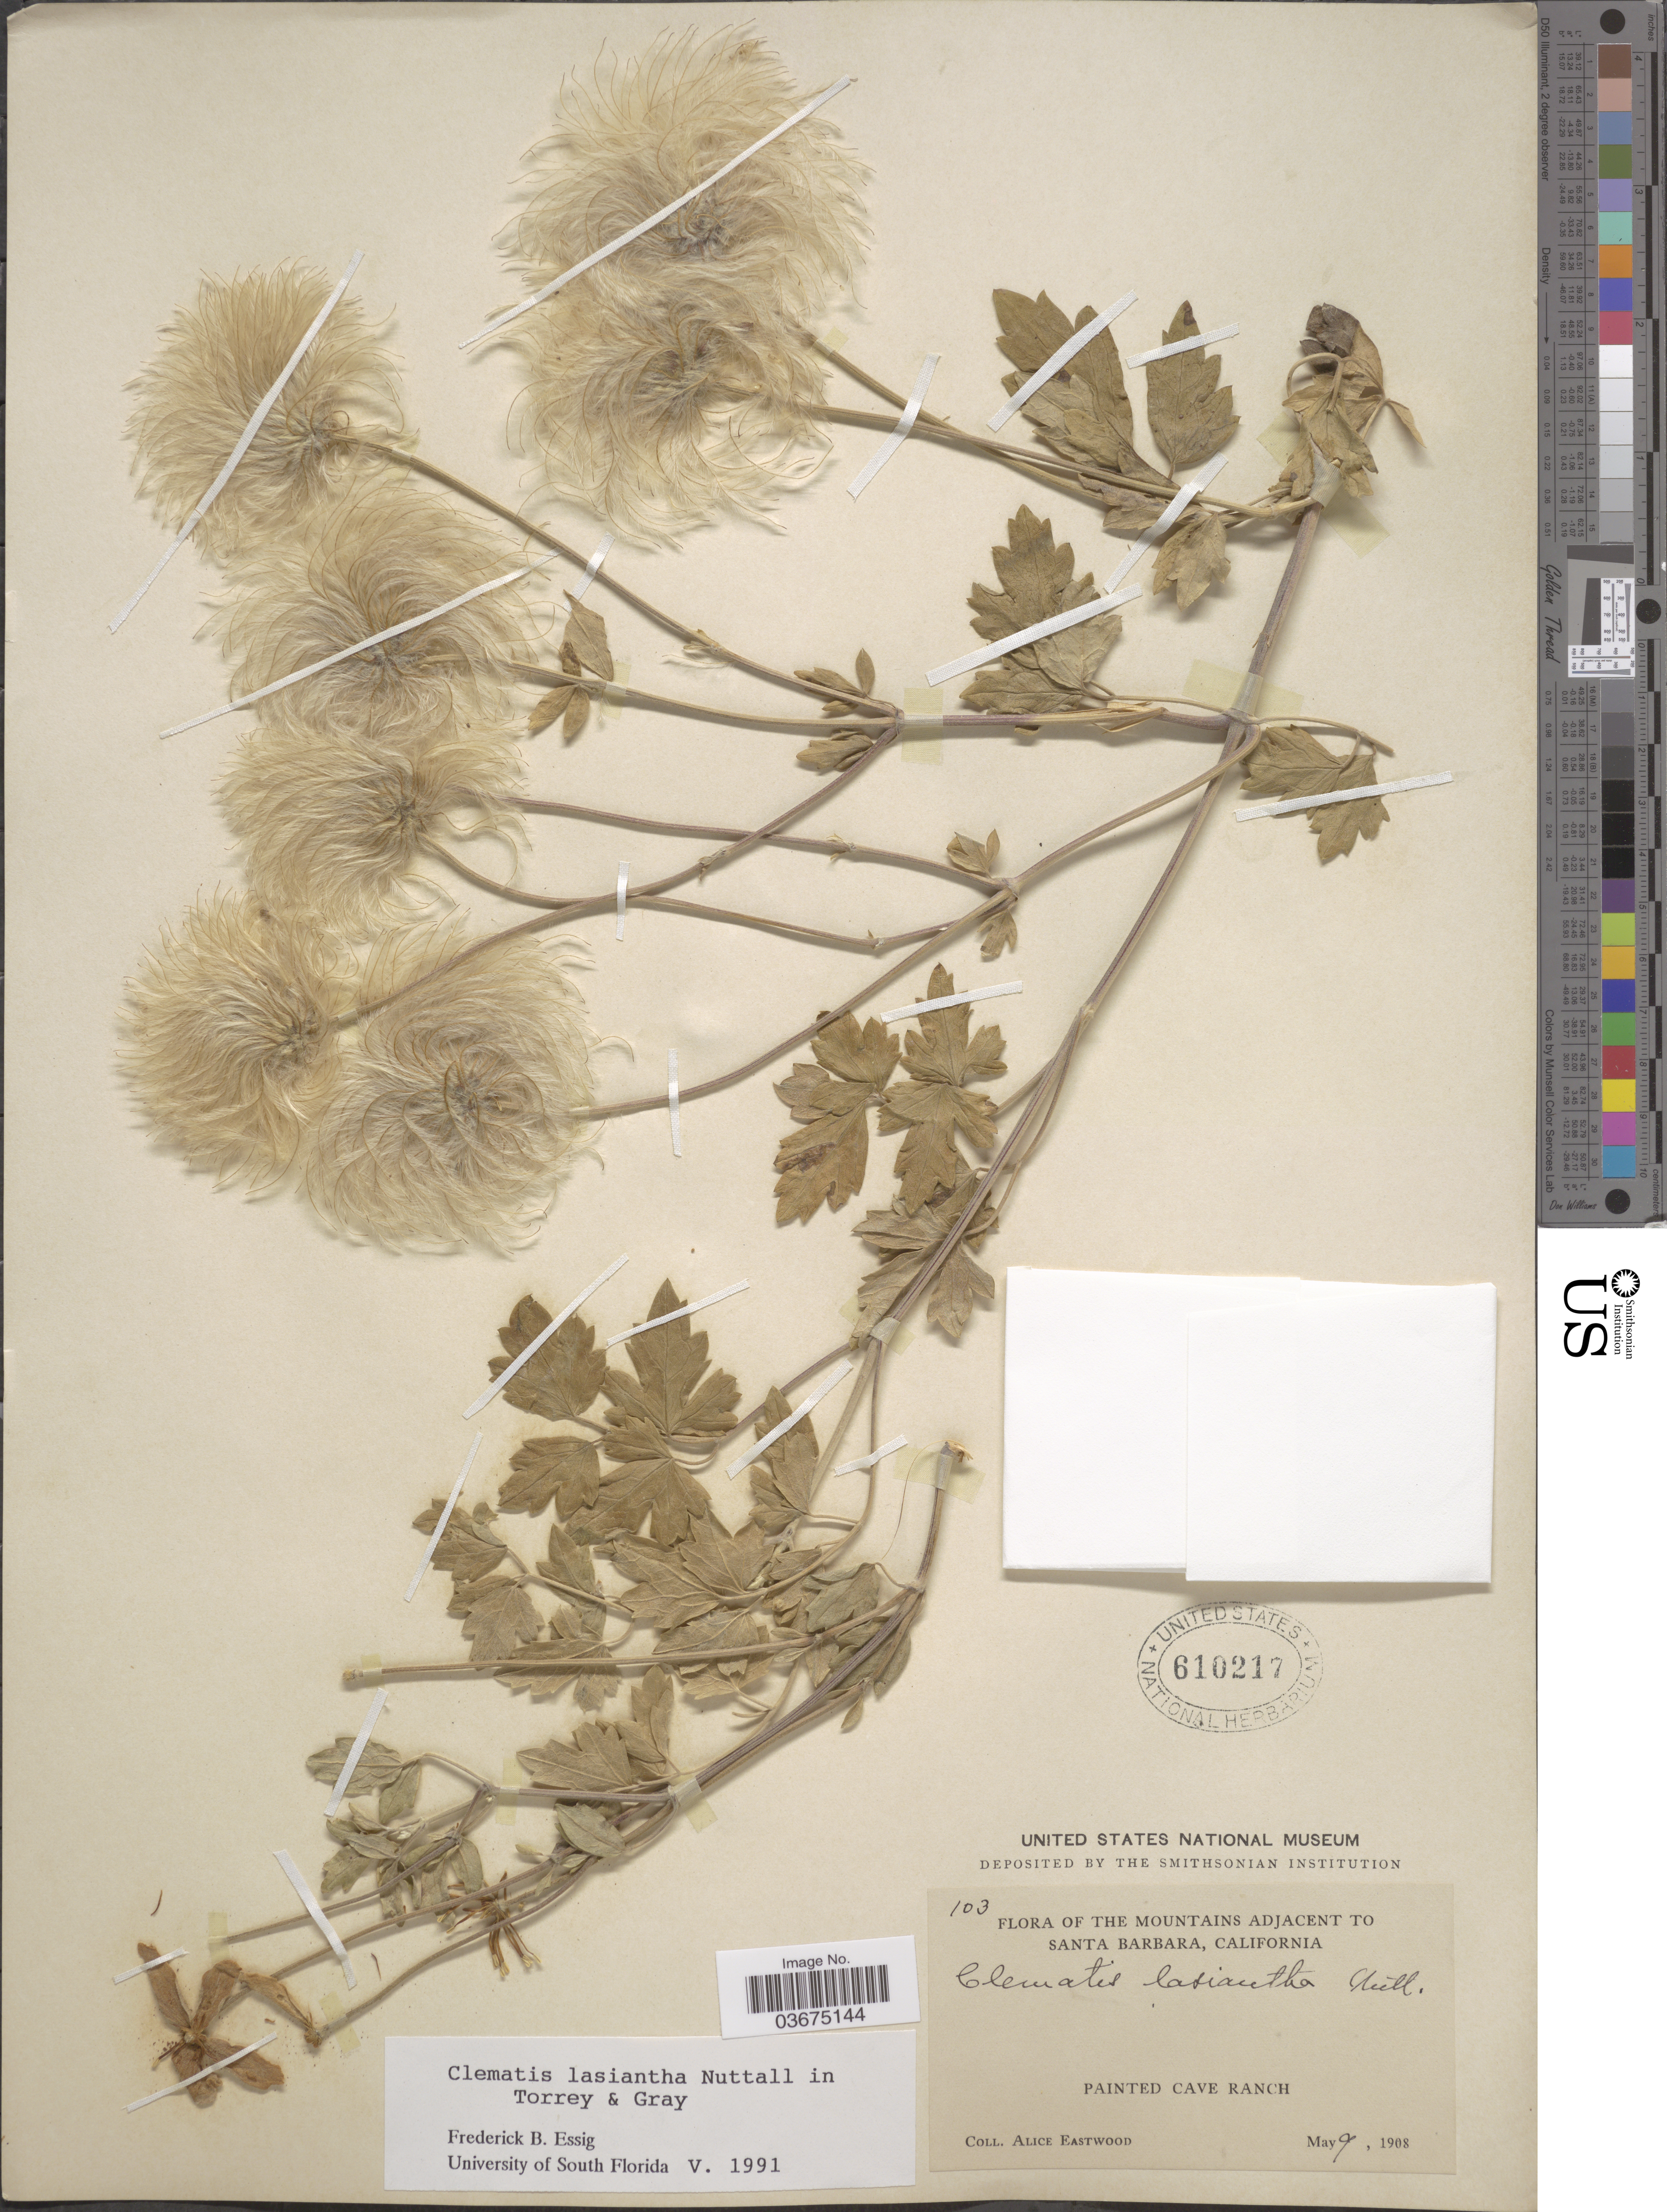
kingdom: Plantae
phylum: Tracheophyta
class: Magnoliopsida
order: Ranunculales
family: Ranunculaceae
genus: Clematis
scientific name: Clematis lasiantha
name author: Nutt.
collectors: A. Eastwood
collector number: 103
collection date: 1908-05-09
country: United States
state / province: California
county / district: Santa Barbara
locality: The Mountains adjacent to Santa Barbara, Painted Cave Ranch.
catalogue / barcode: US 610217